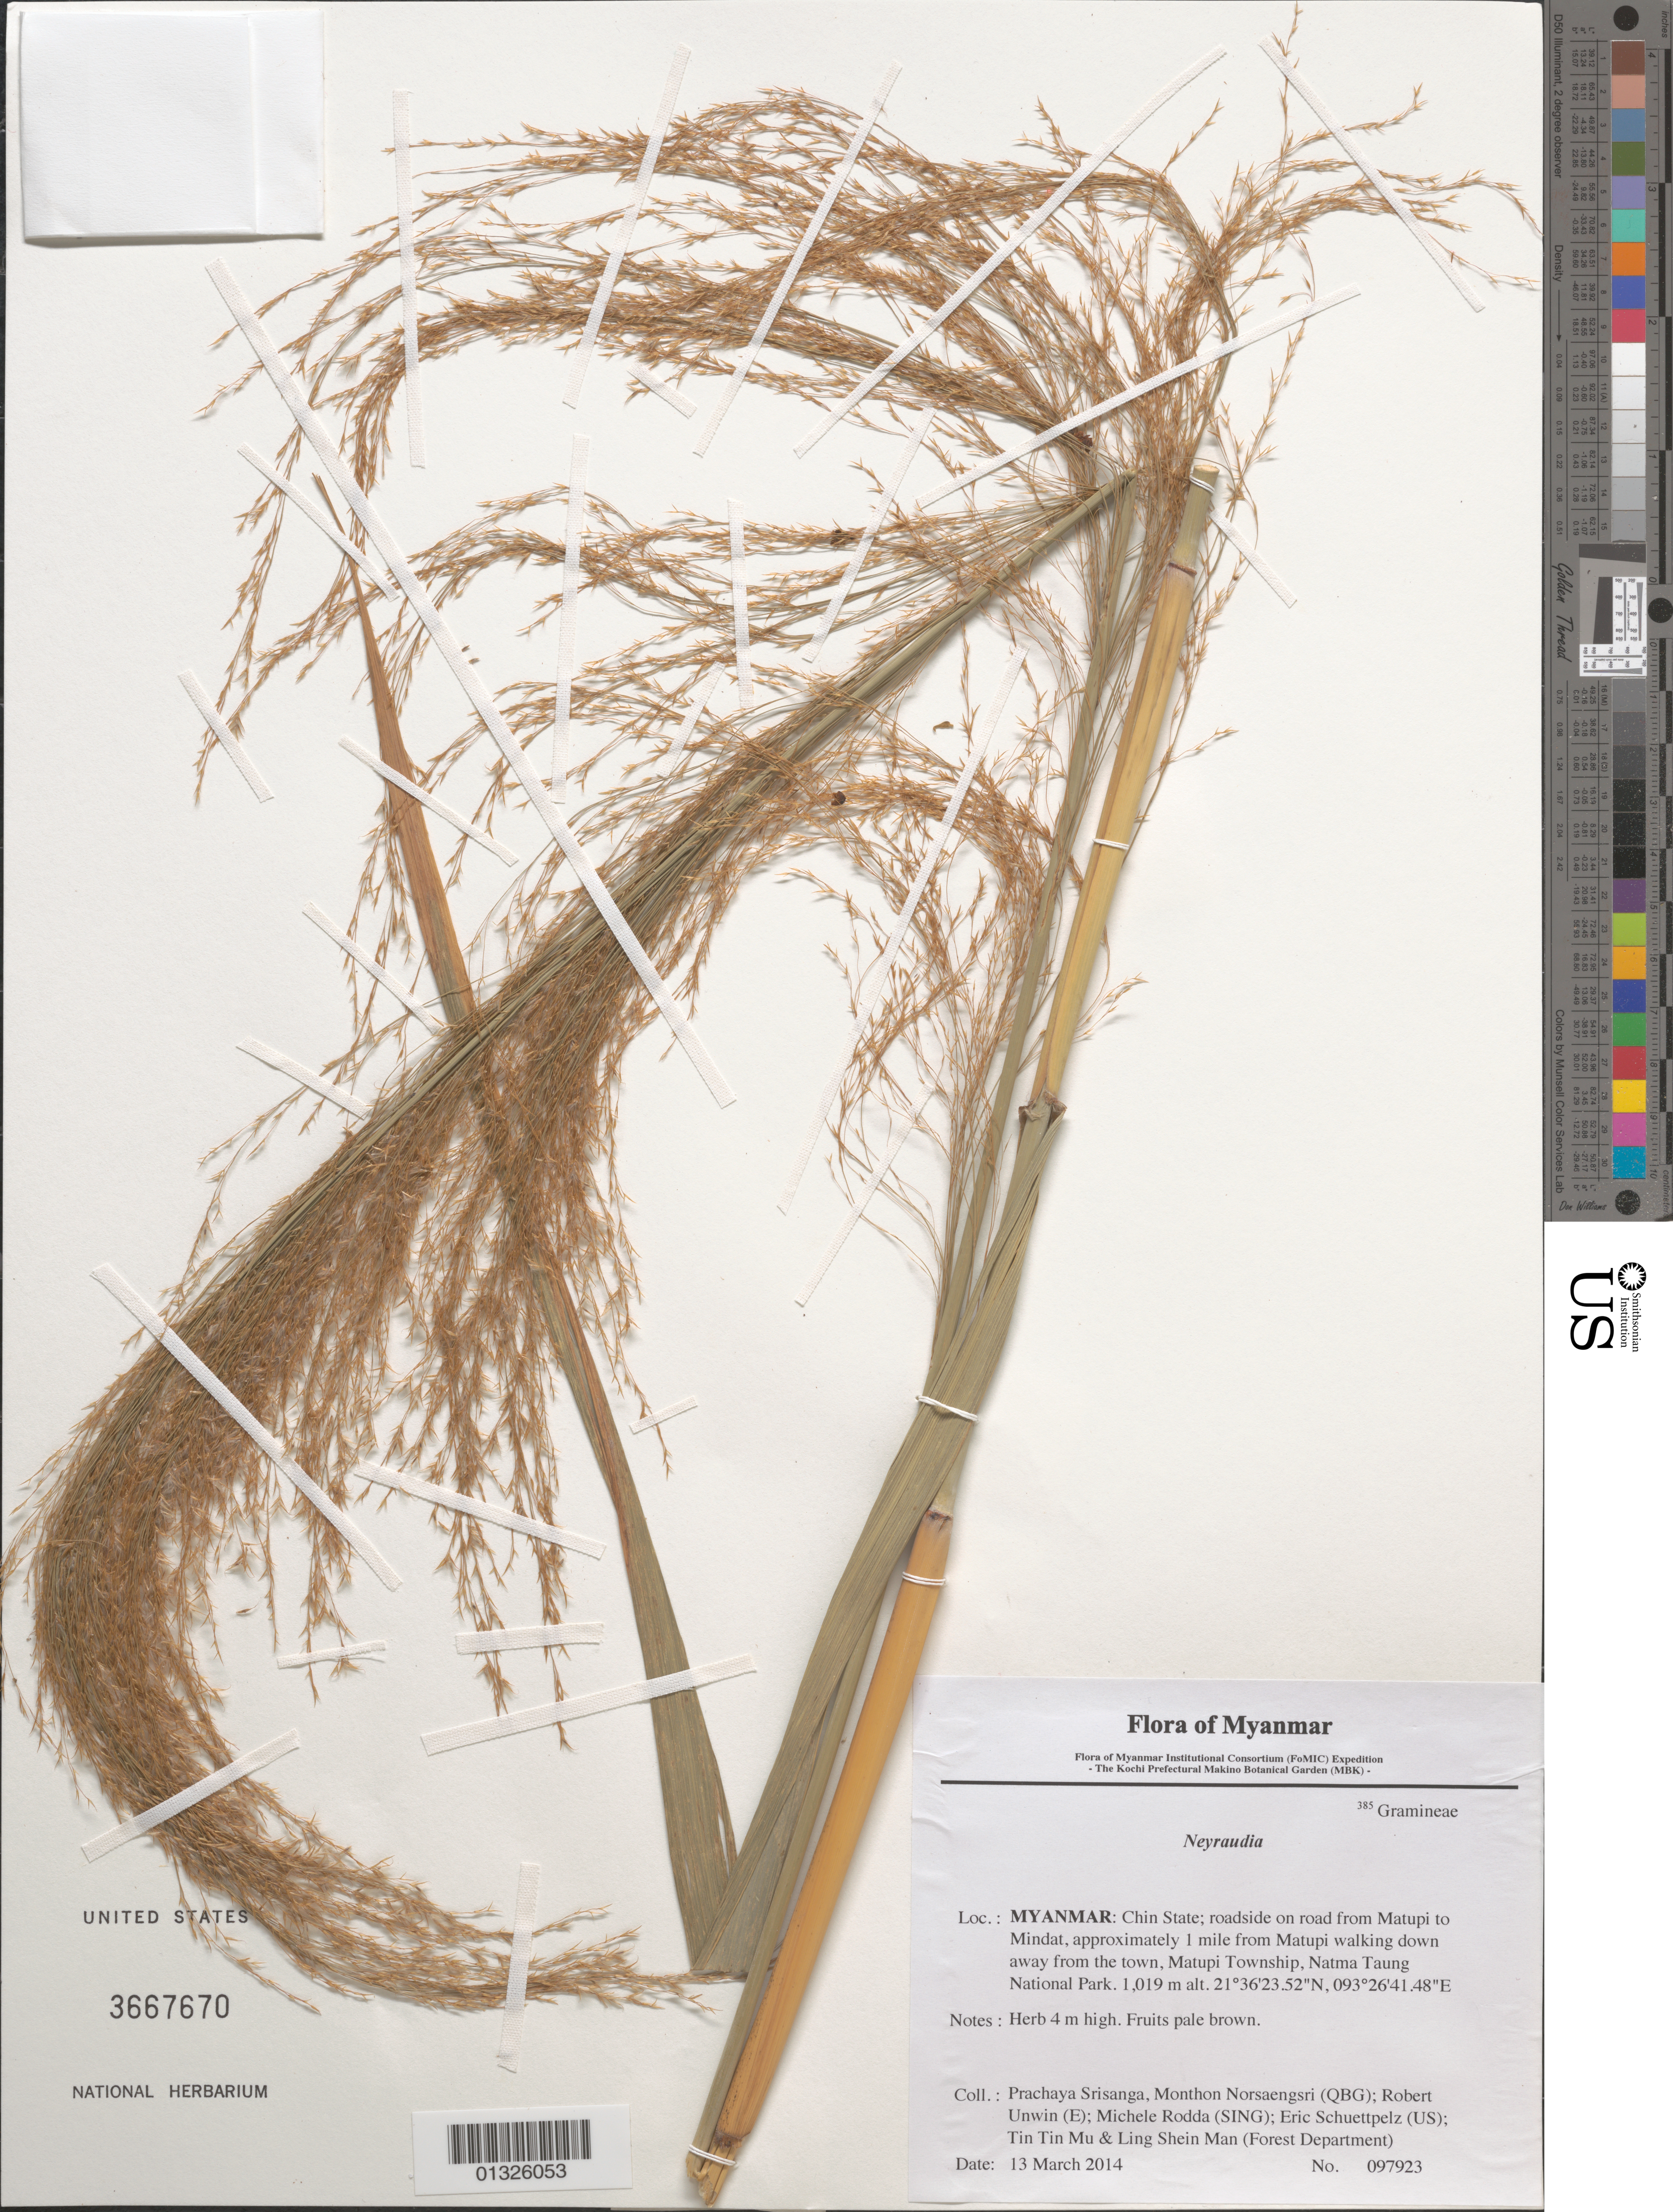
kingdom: Plantae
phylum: Tracheophyta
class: Liliopsida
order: Poales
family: Poaceae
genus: Neyraudia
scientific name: Neyraudia sp.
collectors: P. Srisanga, M. Norsaengsri, R. Unwin, M. Rodda, E. Schuettpelz, Tin Tin Mu & Ling Shein Man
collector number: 97923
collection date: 2014-03-13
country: Myanmar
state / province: Chin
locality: Roadside on road from Matupi to Mindat, approximately 1 mile from Matupi walking down away from the town, Matupi Township, Natma Taung National Park.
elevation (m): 1019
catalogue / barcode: US 3667670